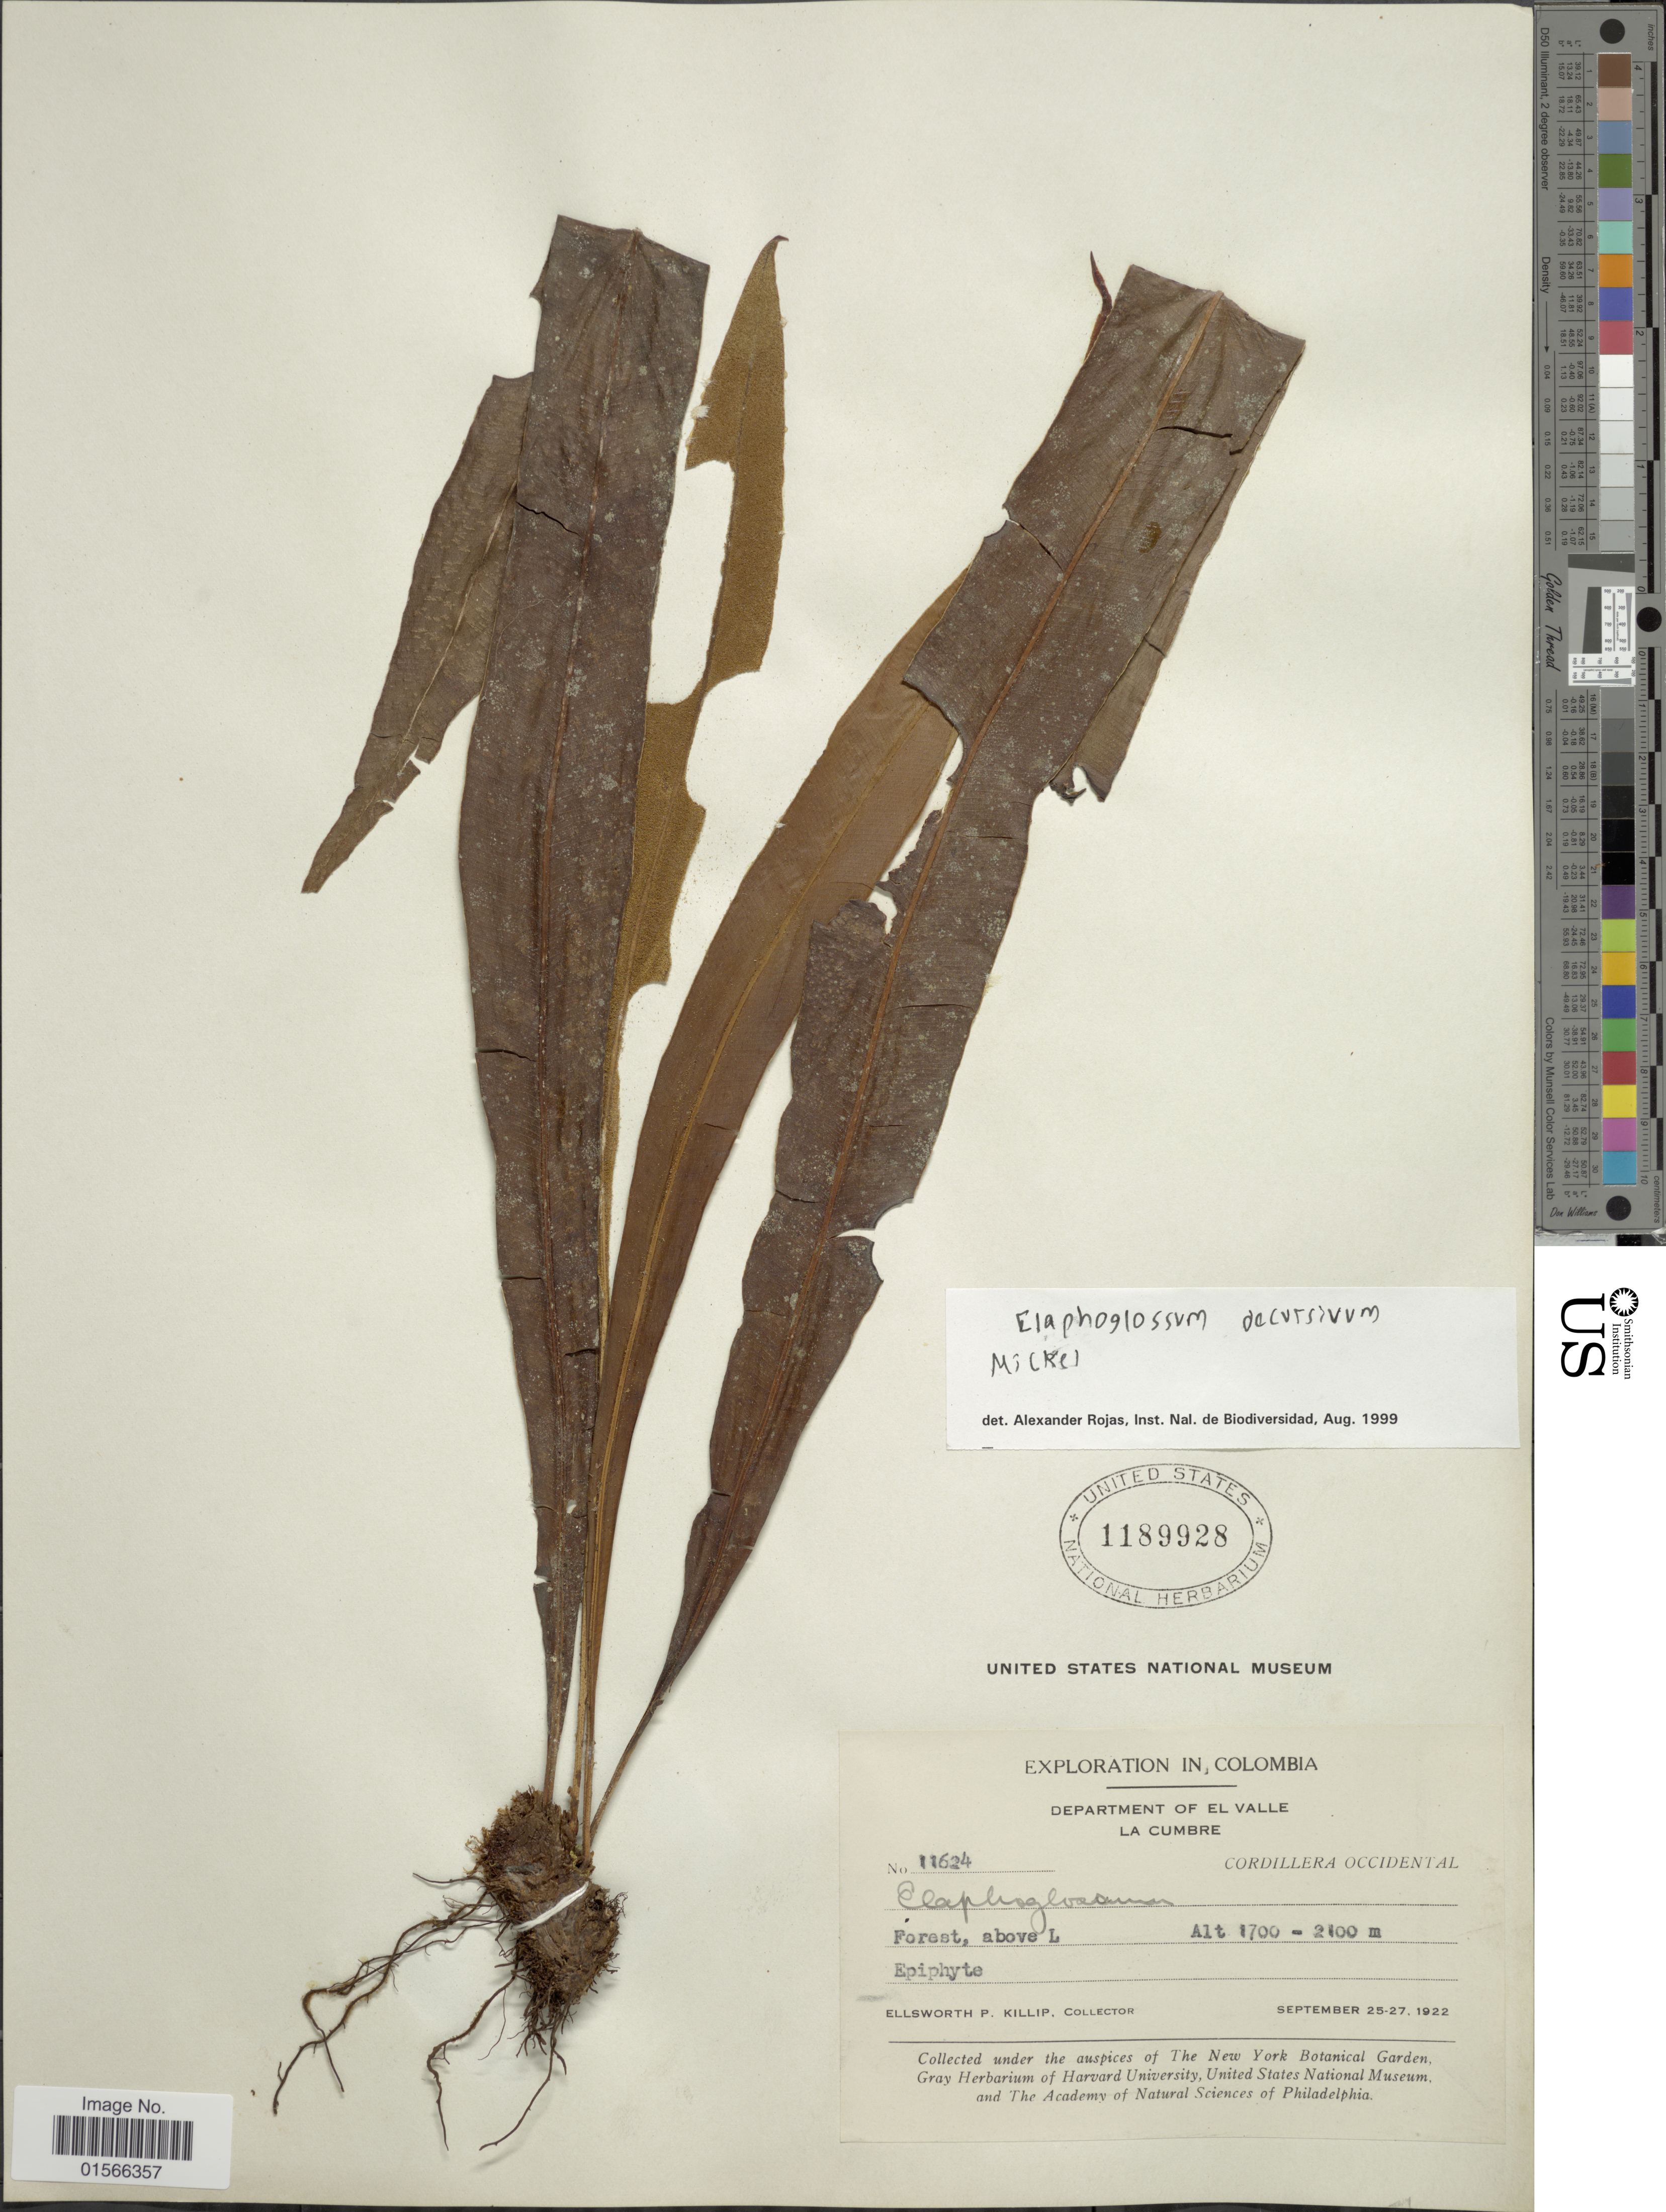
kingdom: Plantae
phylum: Tracheophyta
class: Polypodiopsida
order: Polypodiales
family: Dryopteridaceae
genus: Elaphoglossum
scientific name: Elaphoglossum decursivum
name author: Mickel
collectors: E. P. Killip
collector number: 11624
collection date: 1922-09-25/1922-09-27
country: Colombia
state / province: Valle del Cauca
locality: Department of El Valle, La Cumbre, Cordillera Occidental, Forest, above L.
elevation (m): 1700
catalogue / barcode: US 1189928